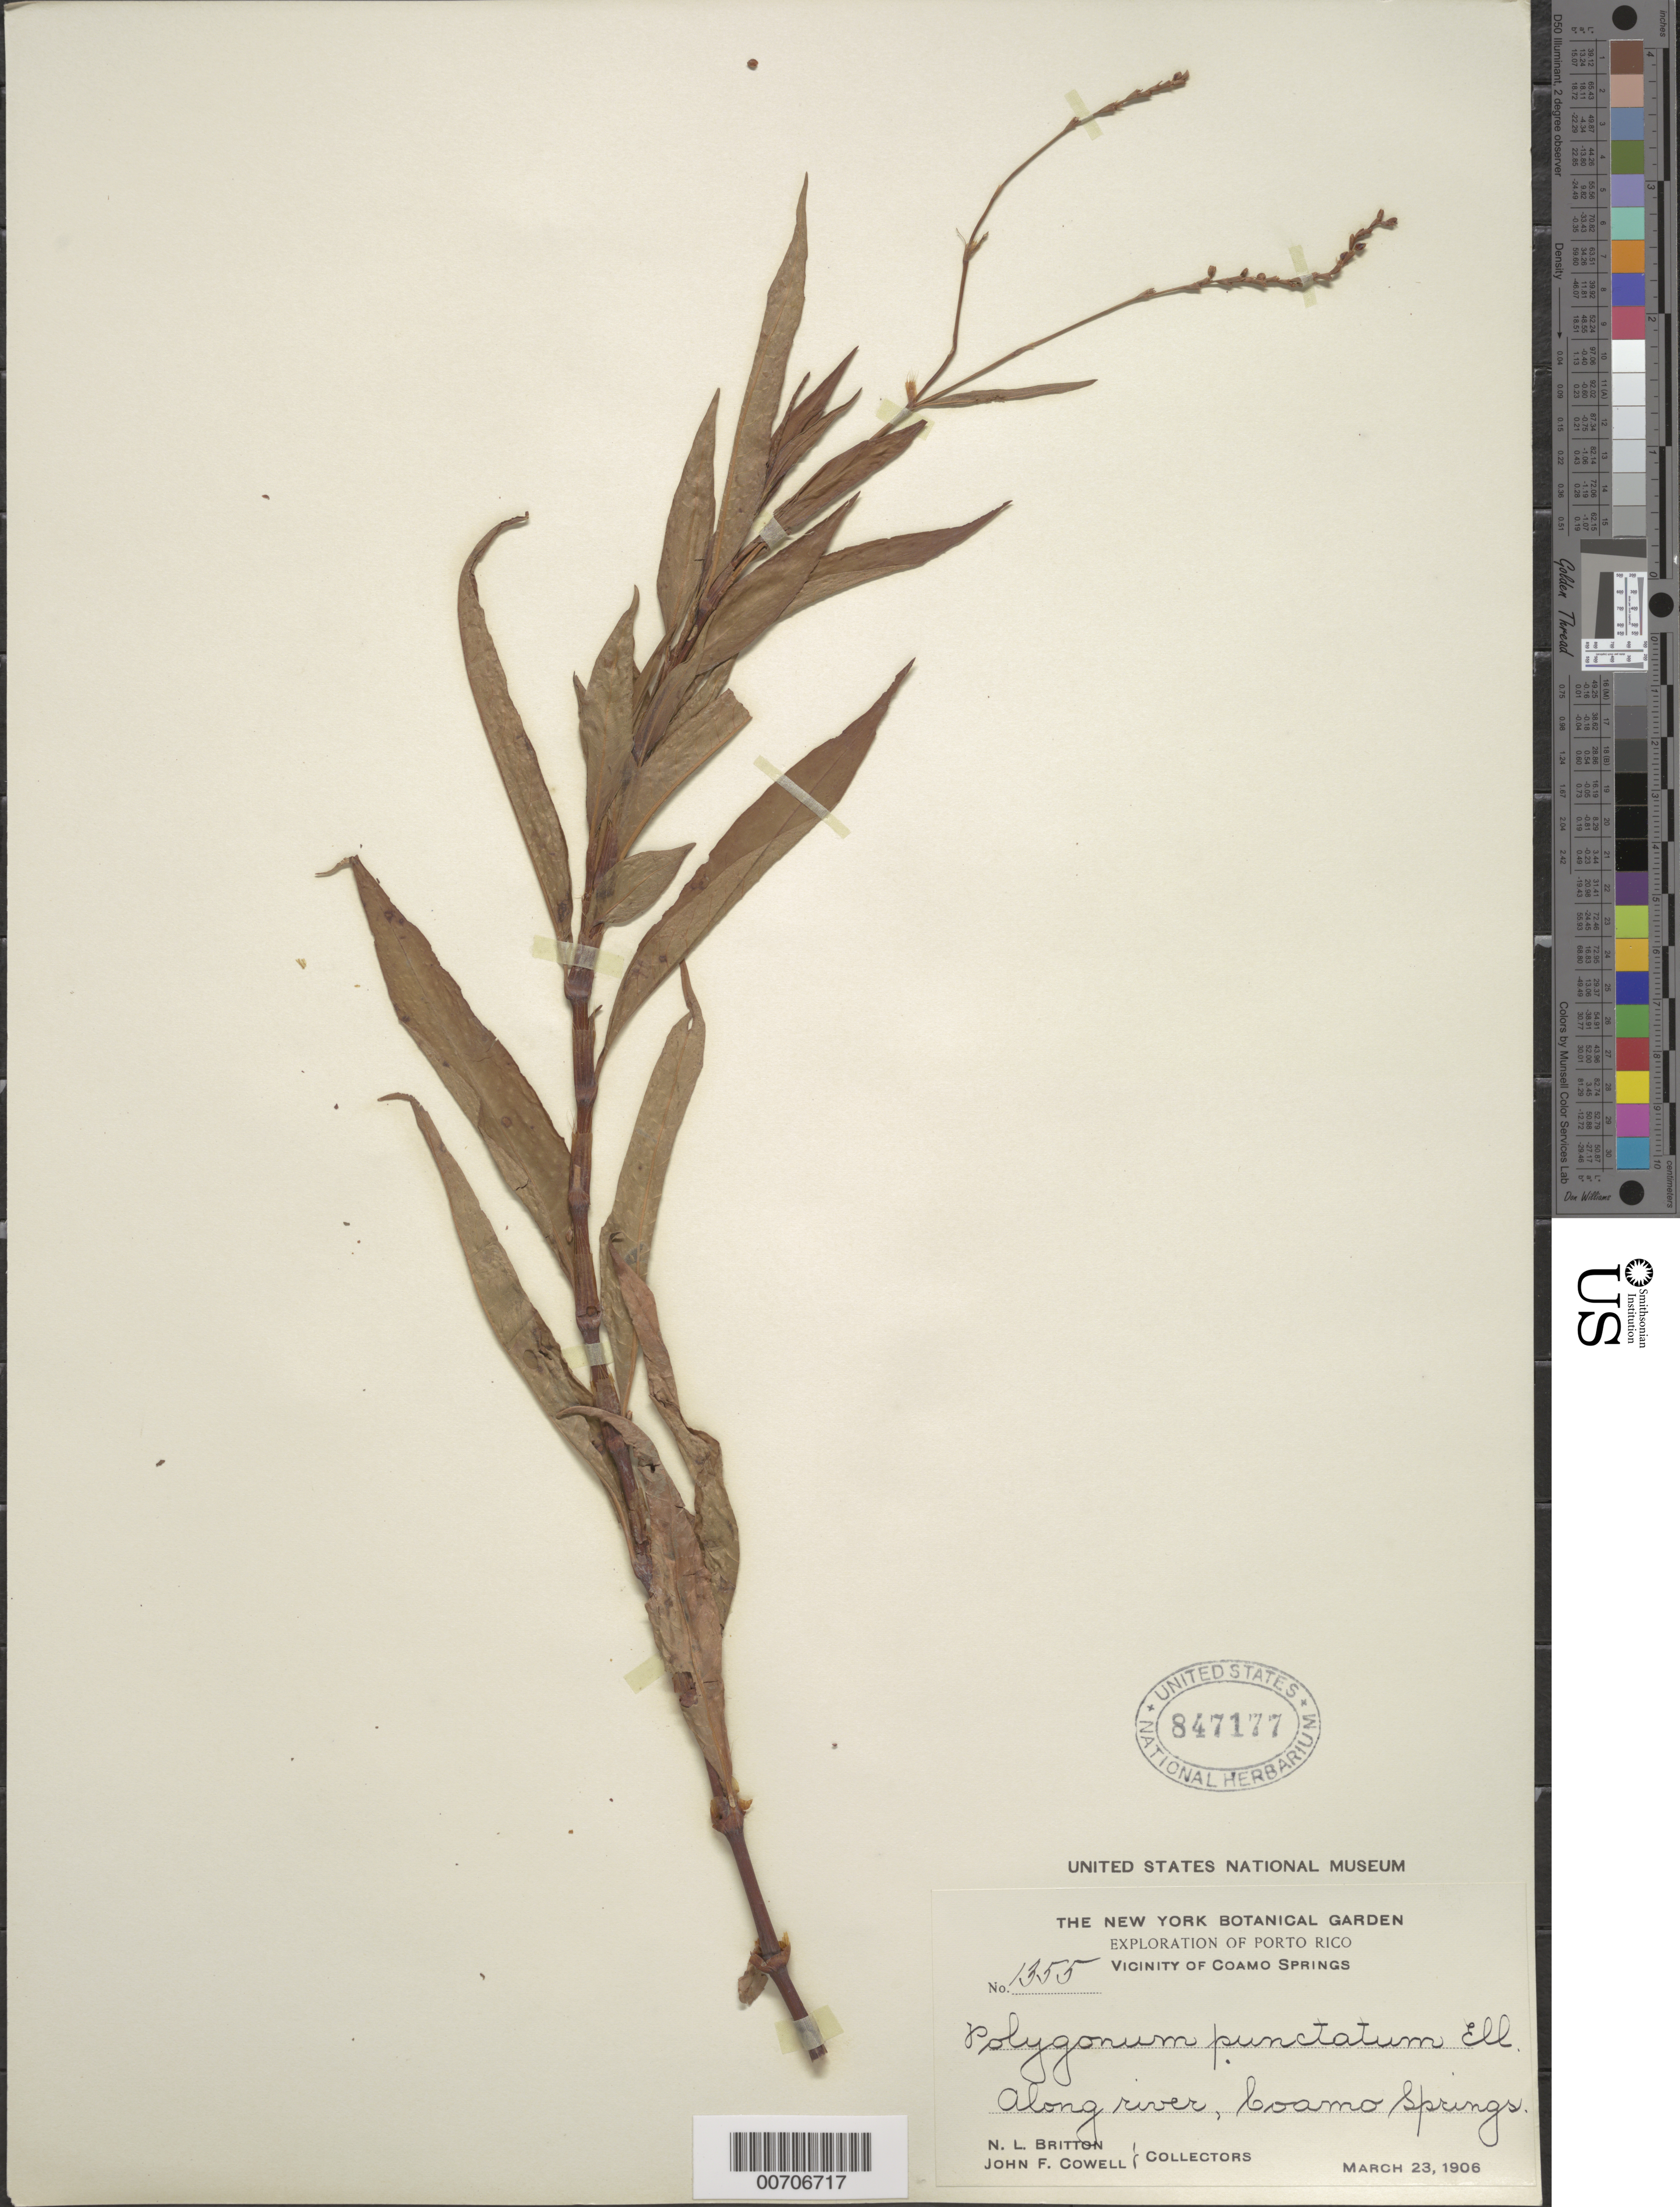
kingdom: Plantae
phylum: Tracheophyta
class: Magnoliopsida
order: Caryophyllales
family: Polygonaceae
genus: Polygonum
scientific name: Polygonum punctatum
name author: Elliott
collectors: N. Britton & J. F. Cowell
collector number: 1355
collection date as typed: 23 Mar 1906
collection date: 1906-03-23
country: Puerto Rico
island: Greater Antilles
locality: Coamo Springs, vic of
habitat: Along river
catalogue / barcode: US 847177